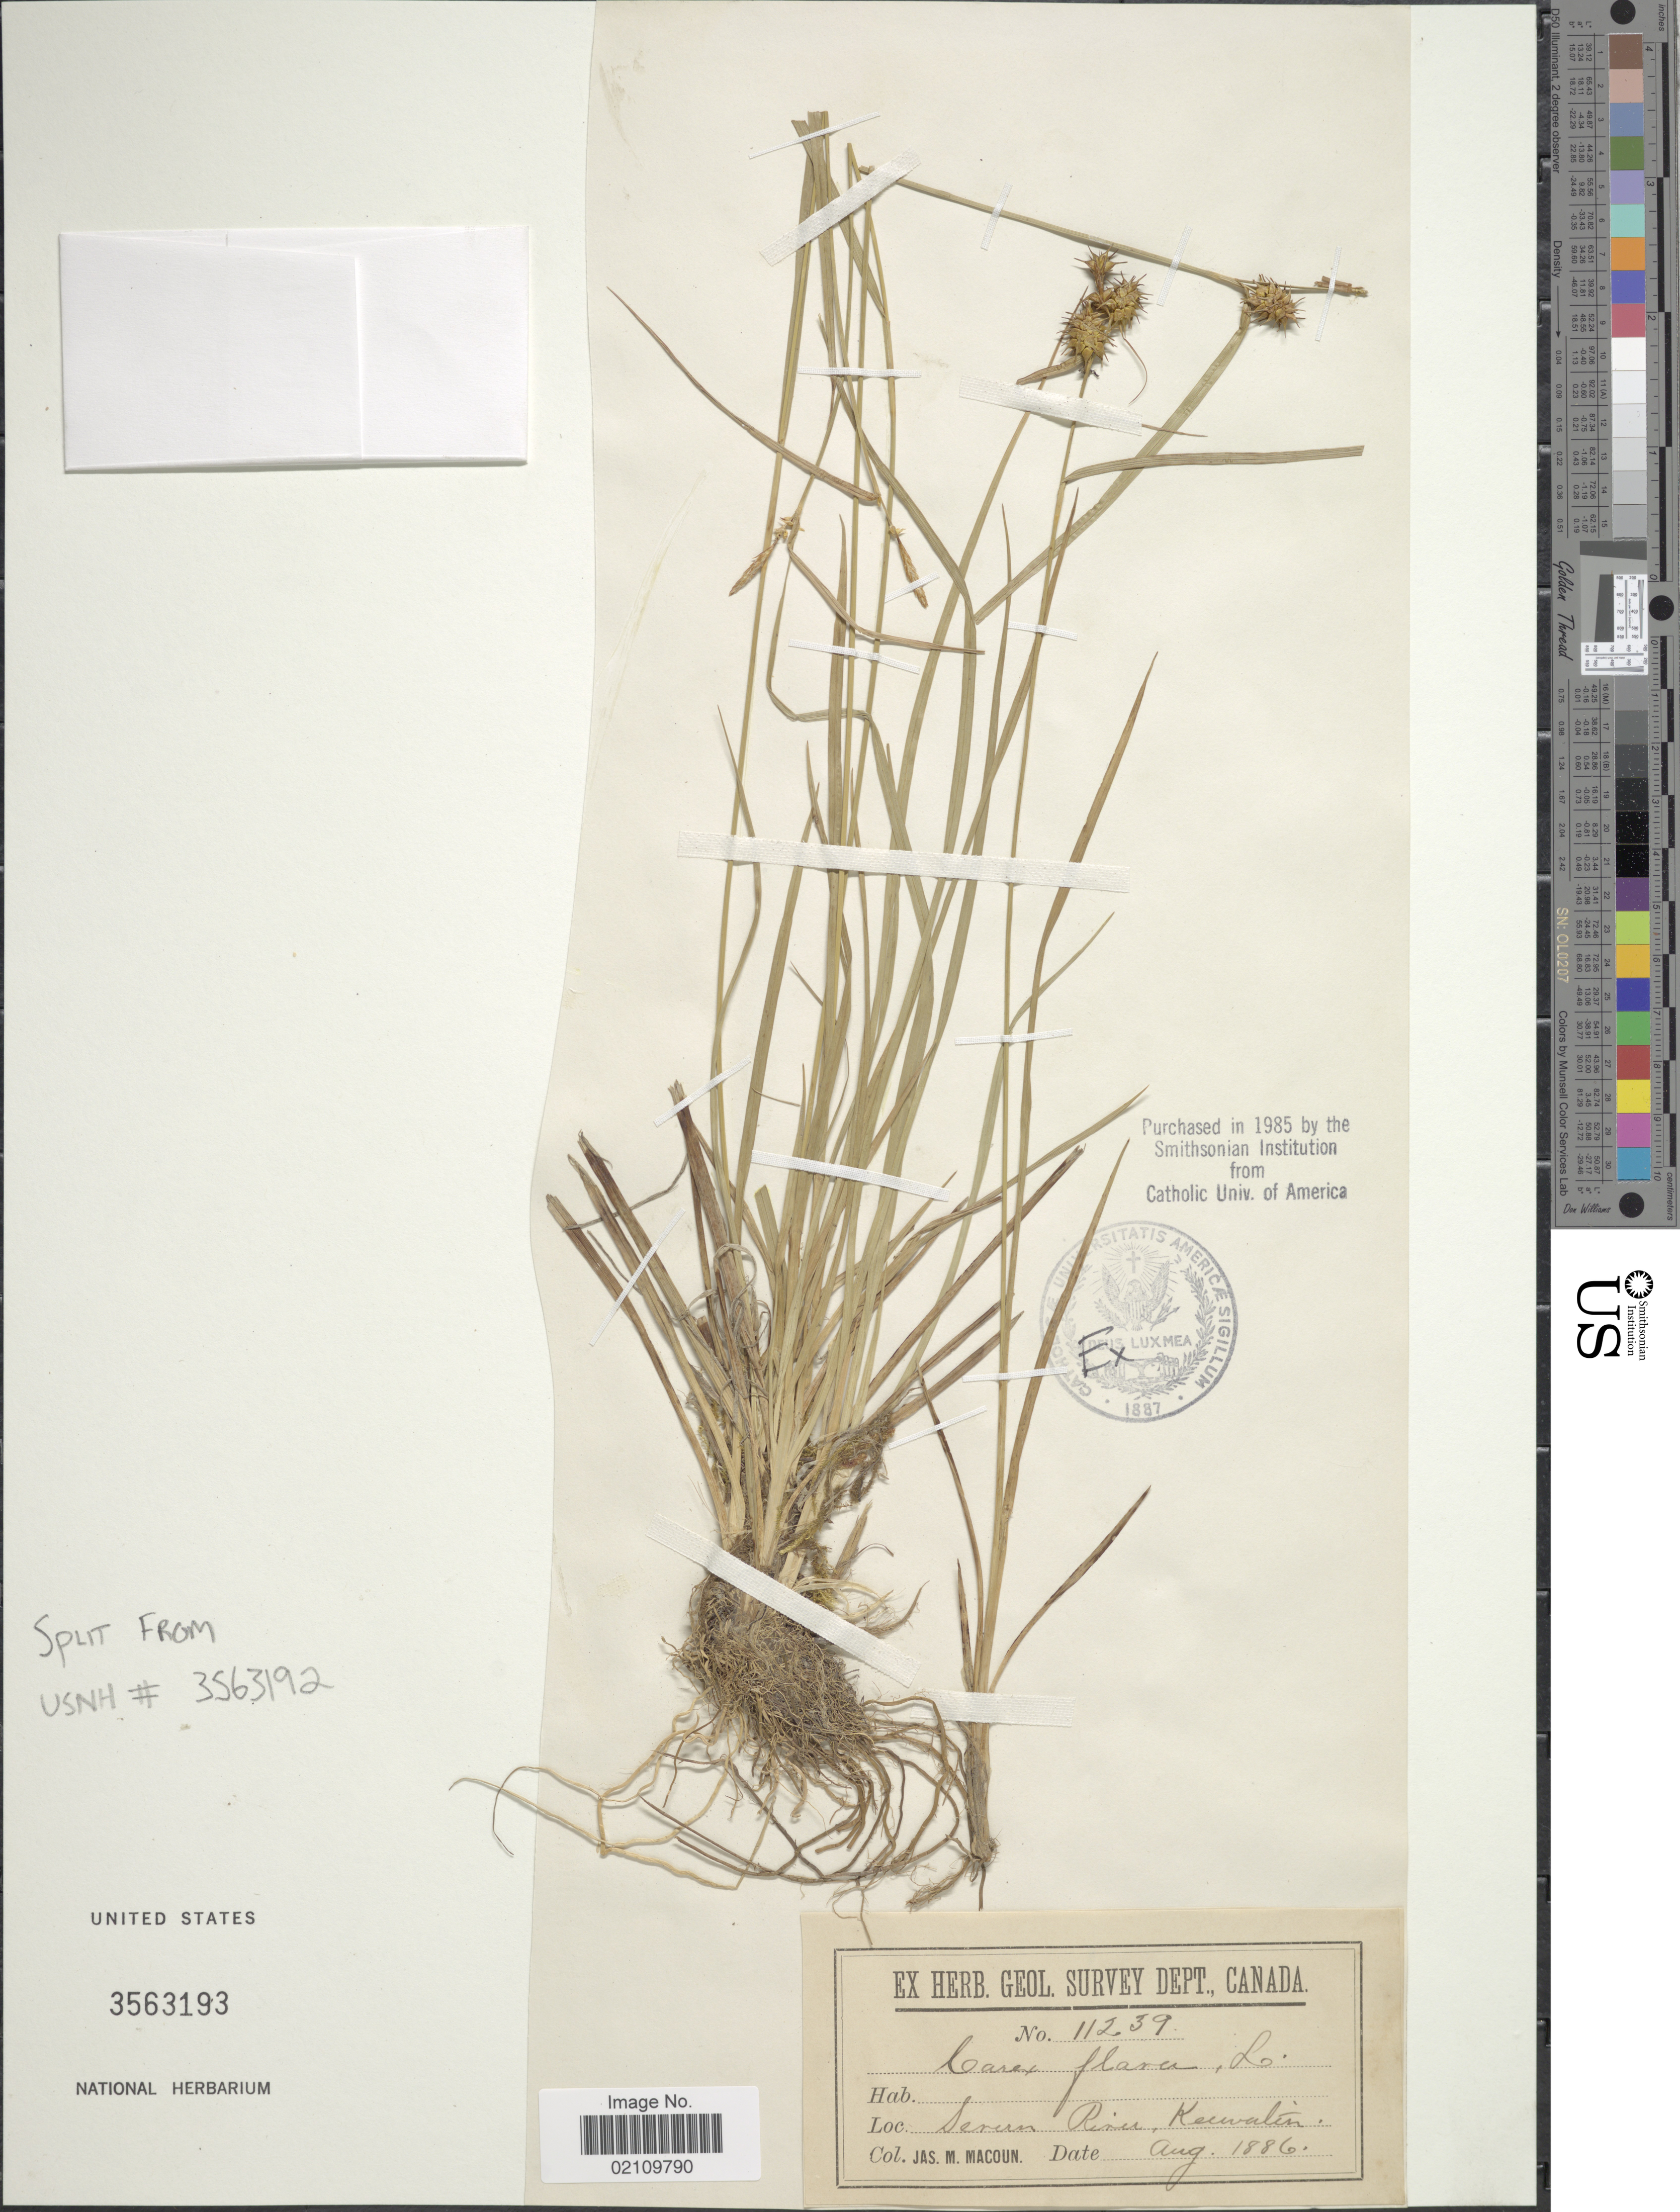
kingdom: Plantae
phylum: Tracheophyta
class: Liliopsida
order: Poales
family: Cyperaceae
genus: Carex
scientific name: Carex flava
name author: L.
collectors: J. M. Macoun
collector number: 11239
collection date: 1886-08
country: Canada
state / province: Ontario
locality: Severn River, Keewatin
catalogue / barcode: US 3563193